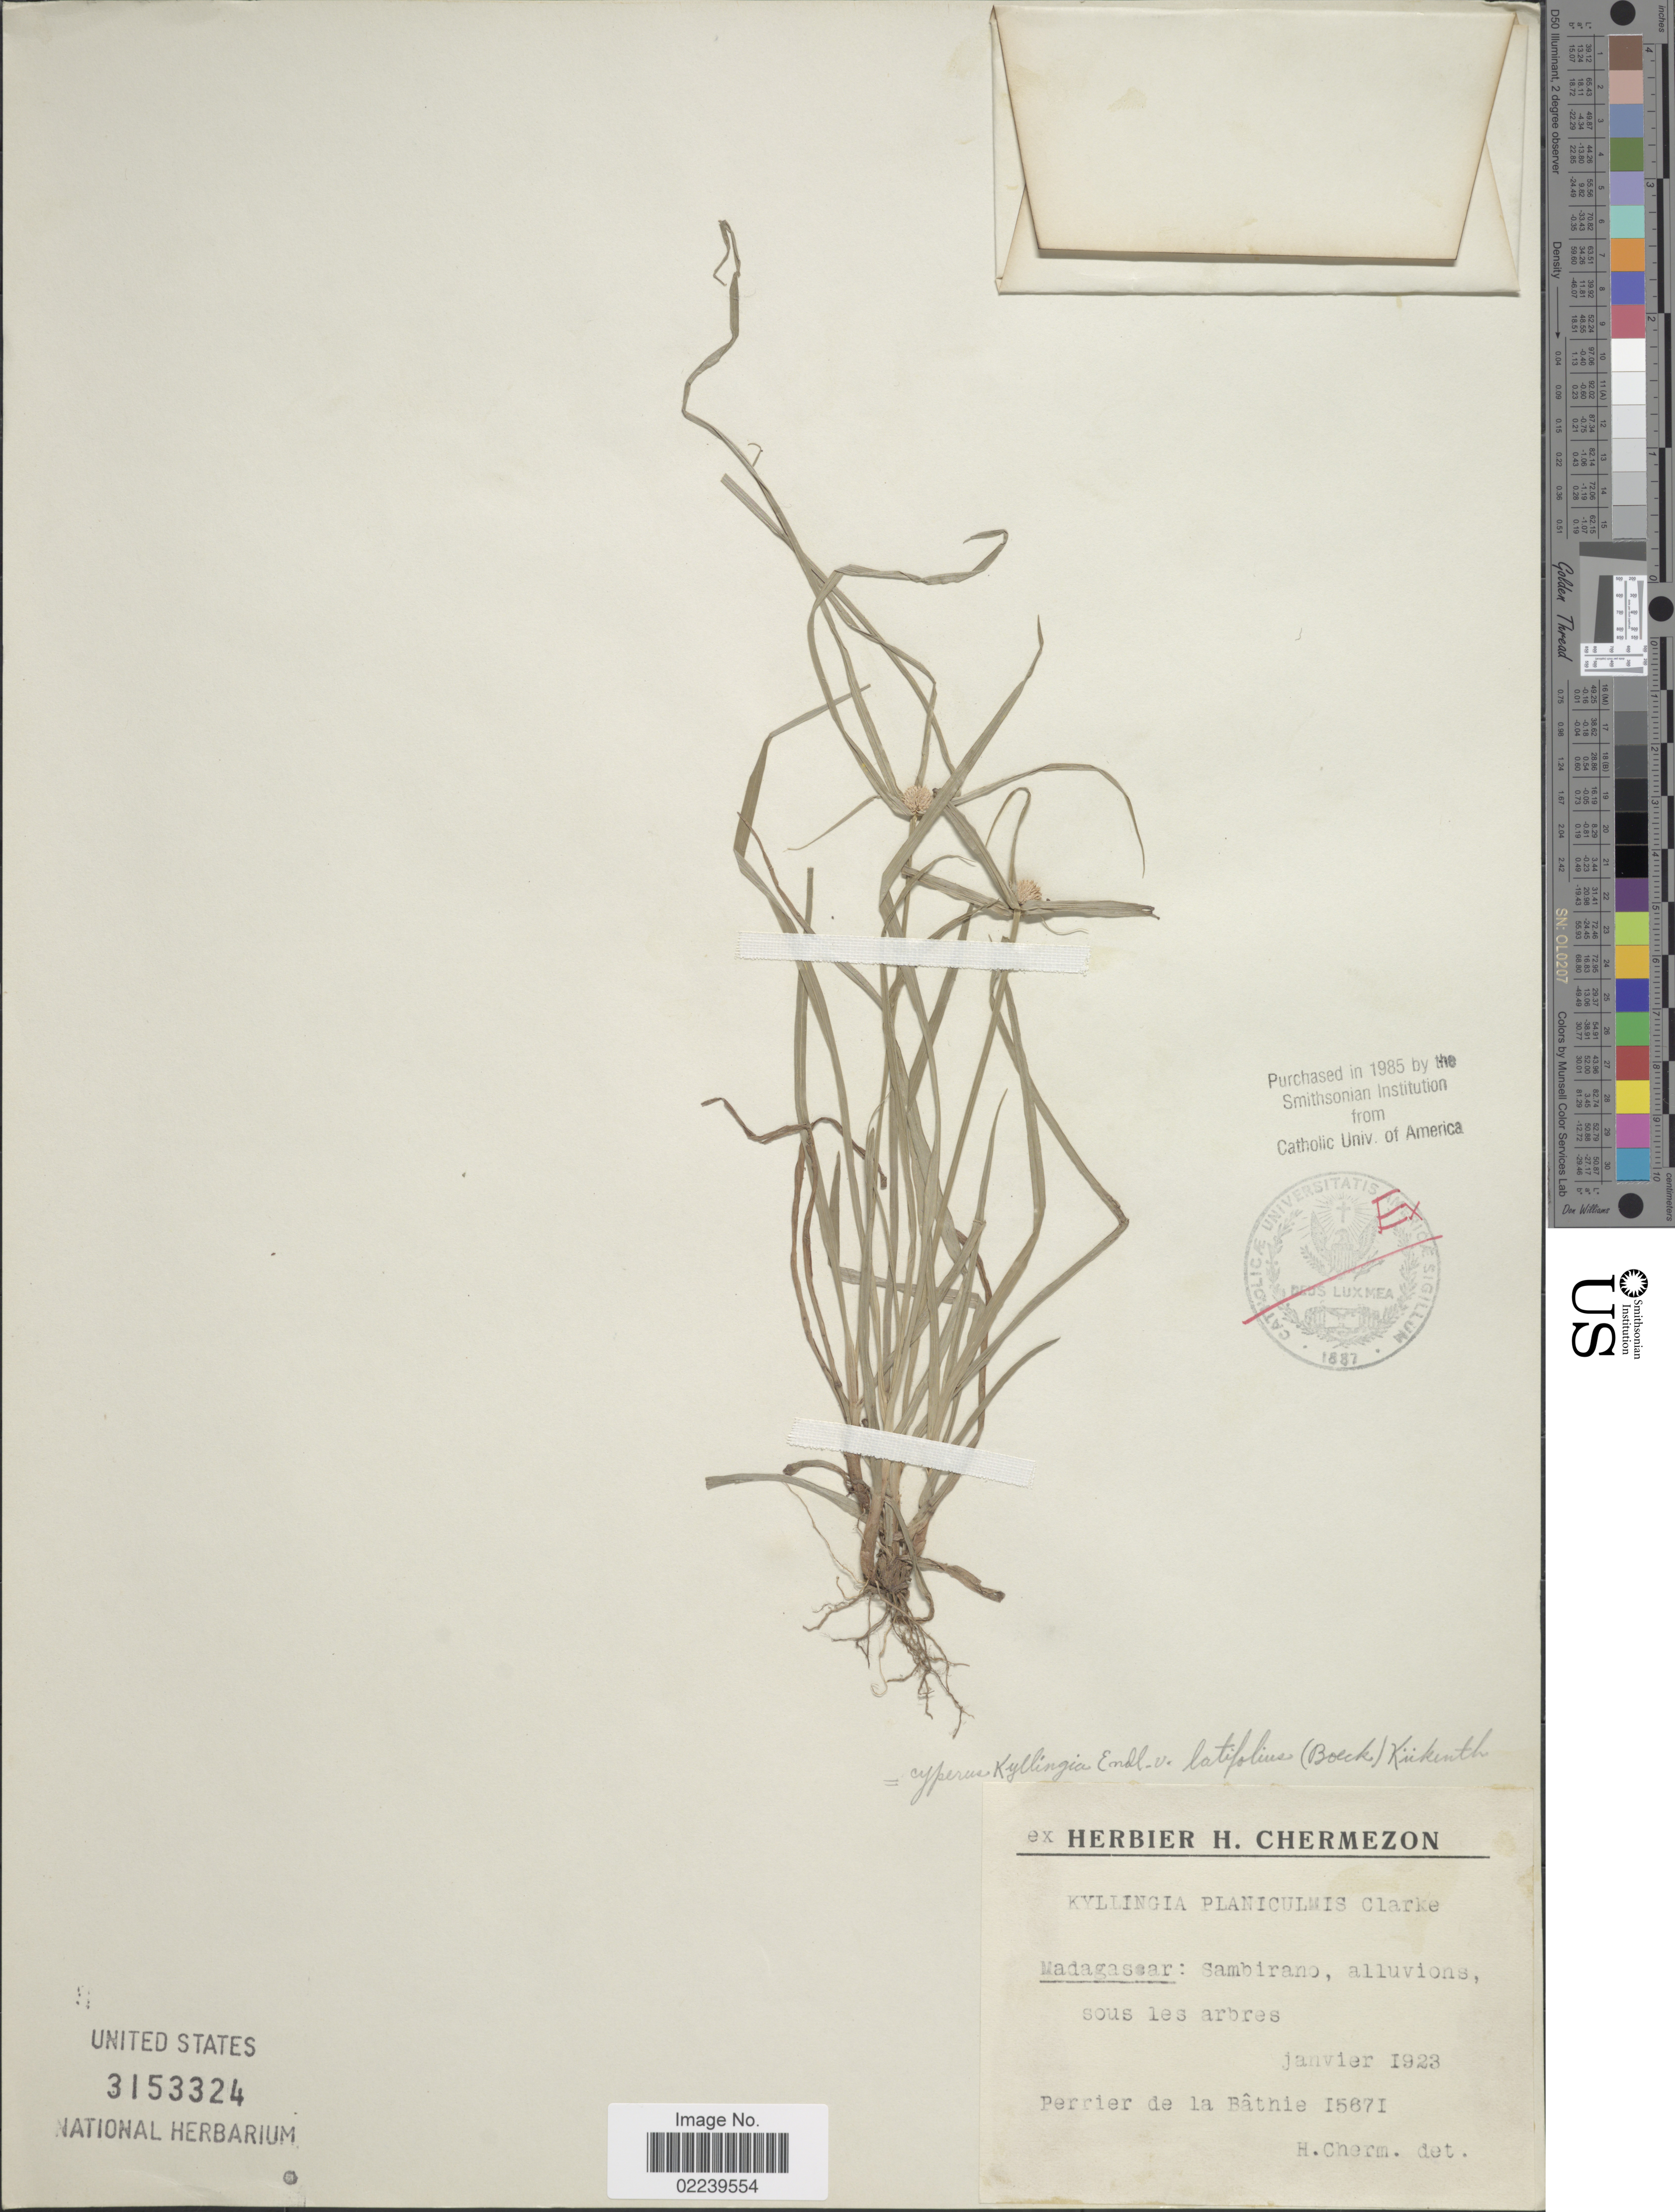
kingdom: Plantae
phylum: Tracheophyta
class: Liliopsida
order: Poales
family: Cyperaceae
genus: Cyperus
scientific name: Cyperus mindorensis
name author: (Steud.) Huygh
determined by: Strong, M. T., (US), Smithsonian Institution - National Museum of Natural History (UNITED STATES)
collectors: Perrier de la Bâthie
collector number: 15671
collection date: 1923-01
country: Madagascar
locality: Sambirano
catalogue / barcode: US 3153324